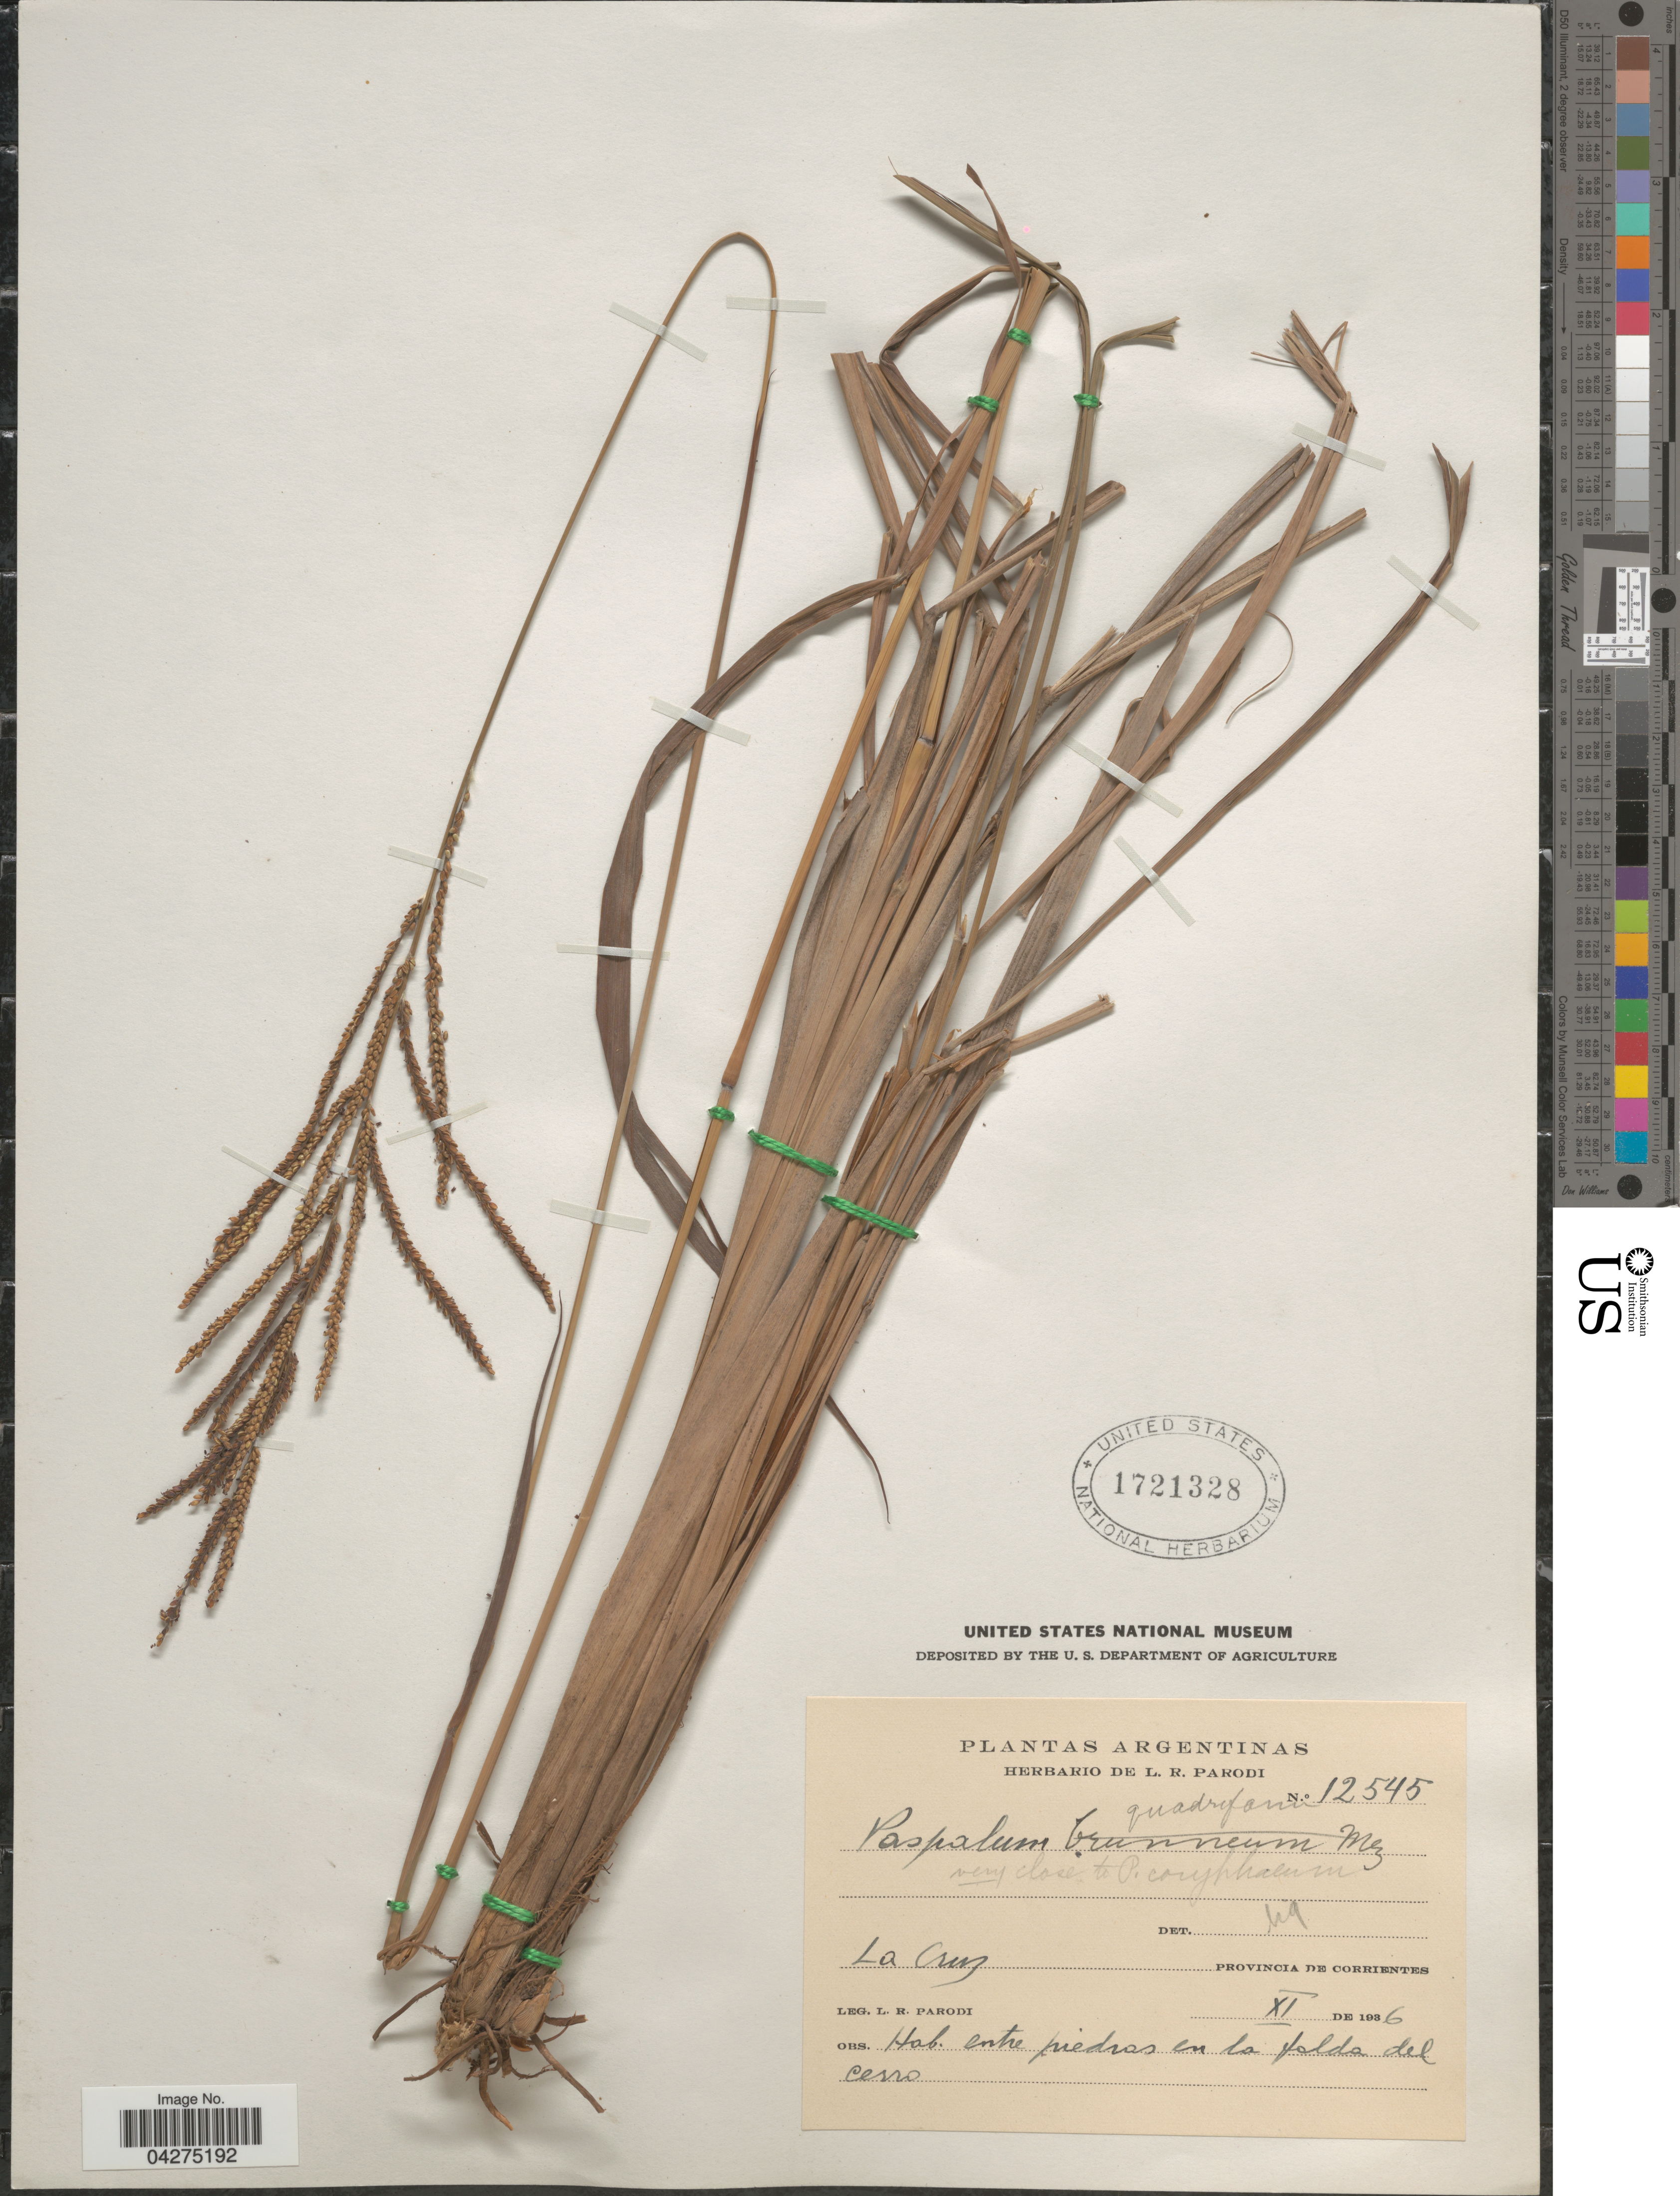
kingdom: Plantae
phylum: Tracheophyta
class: Liliopsida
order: Poales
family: Poaceae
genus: Paspalum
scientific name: Paspalum quadrifarium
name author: Lam.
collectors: L. R. Parodi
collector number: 12545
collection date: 1936-11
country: Argentina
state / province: Corrientes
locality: La Cruz. Entre piedras en la falda del cerro.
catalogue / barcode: US 1721328